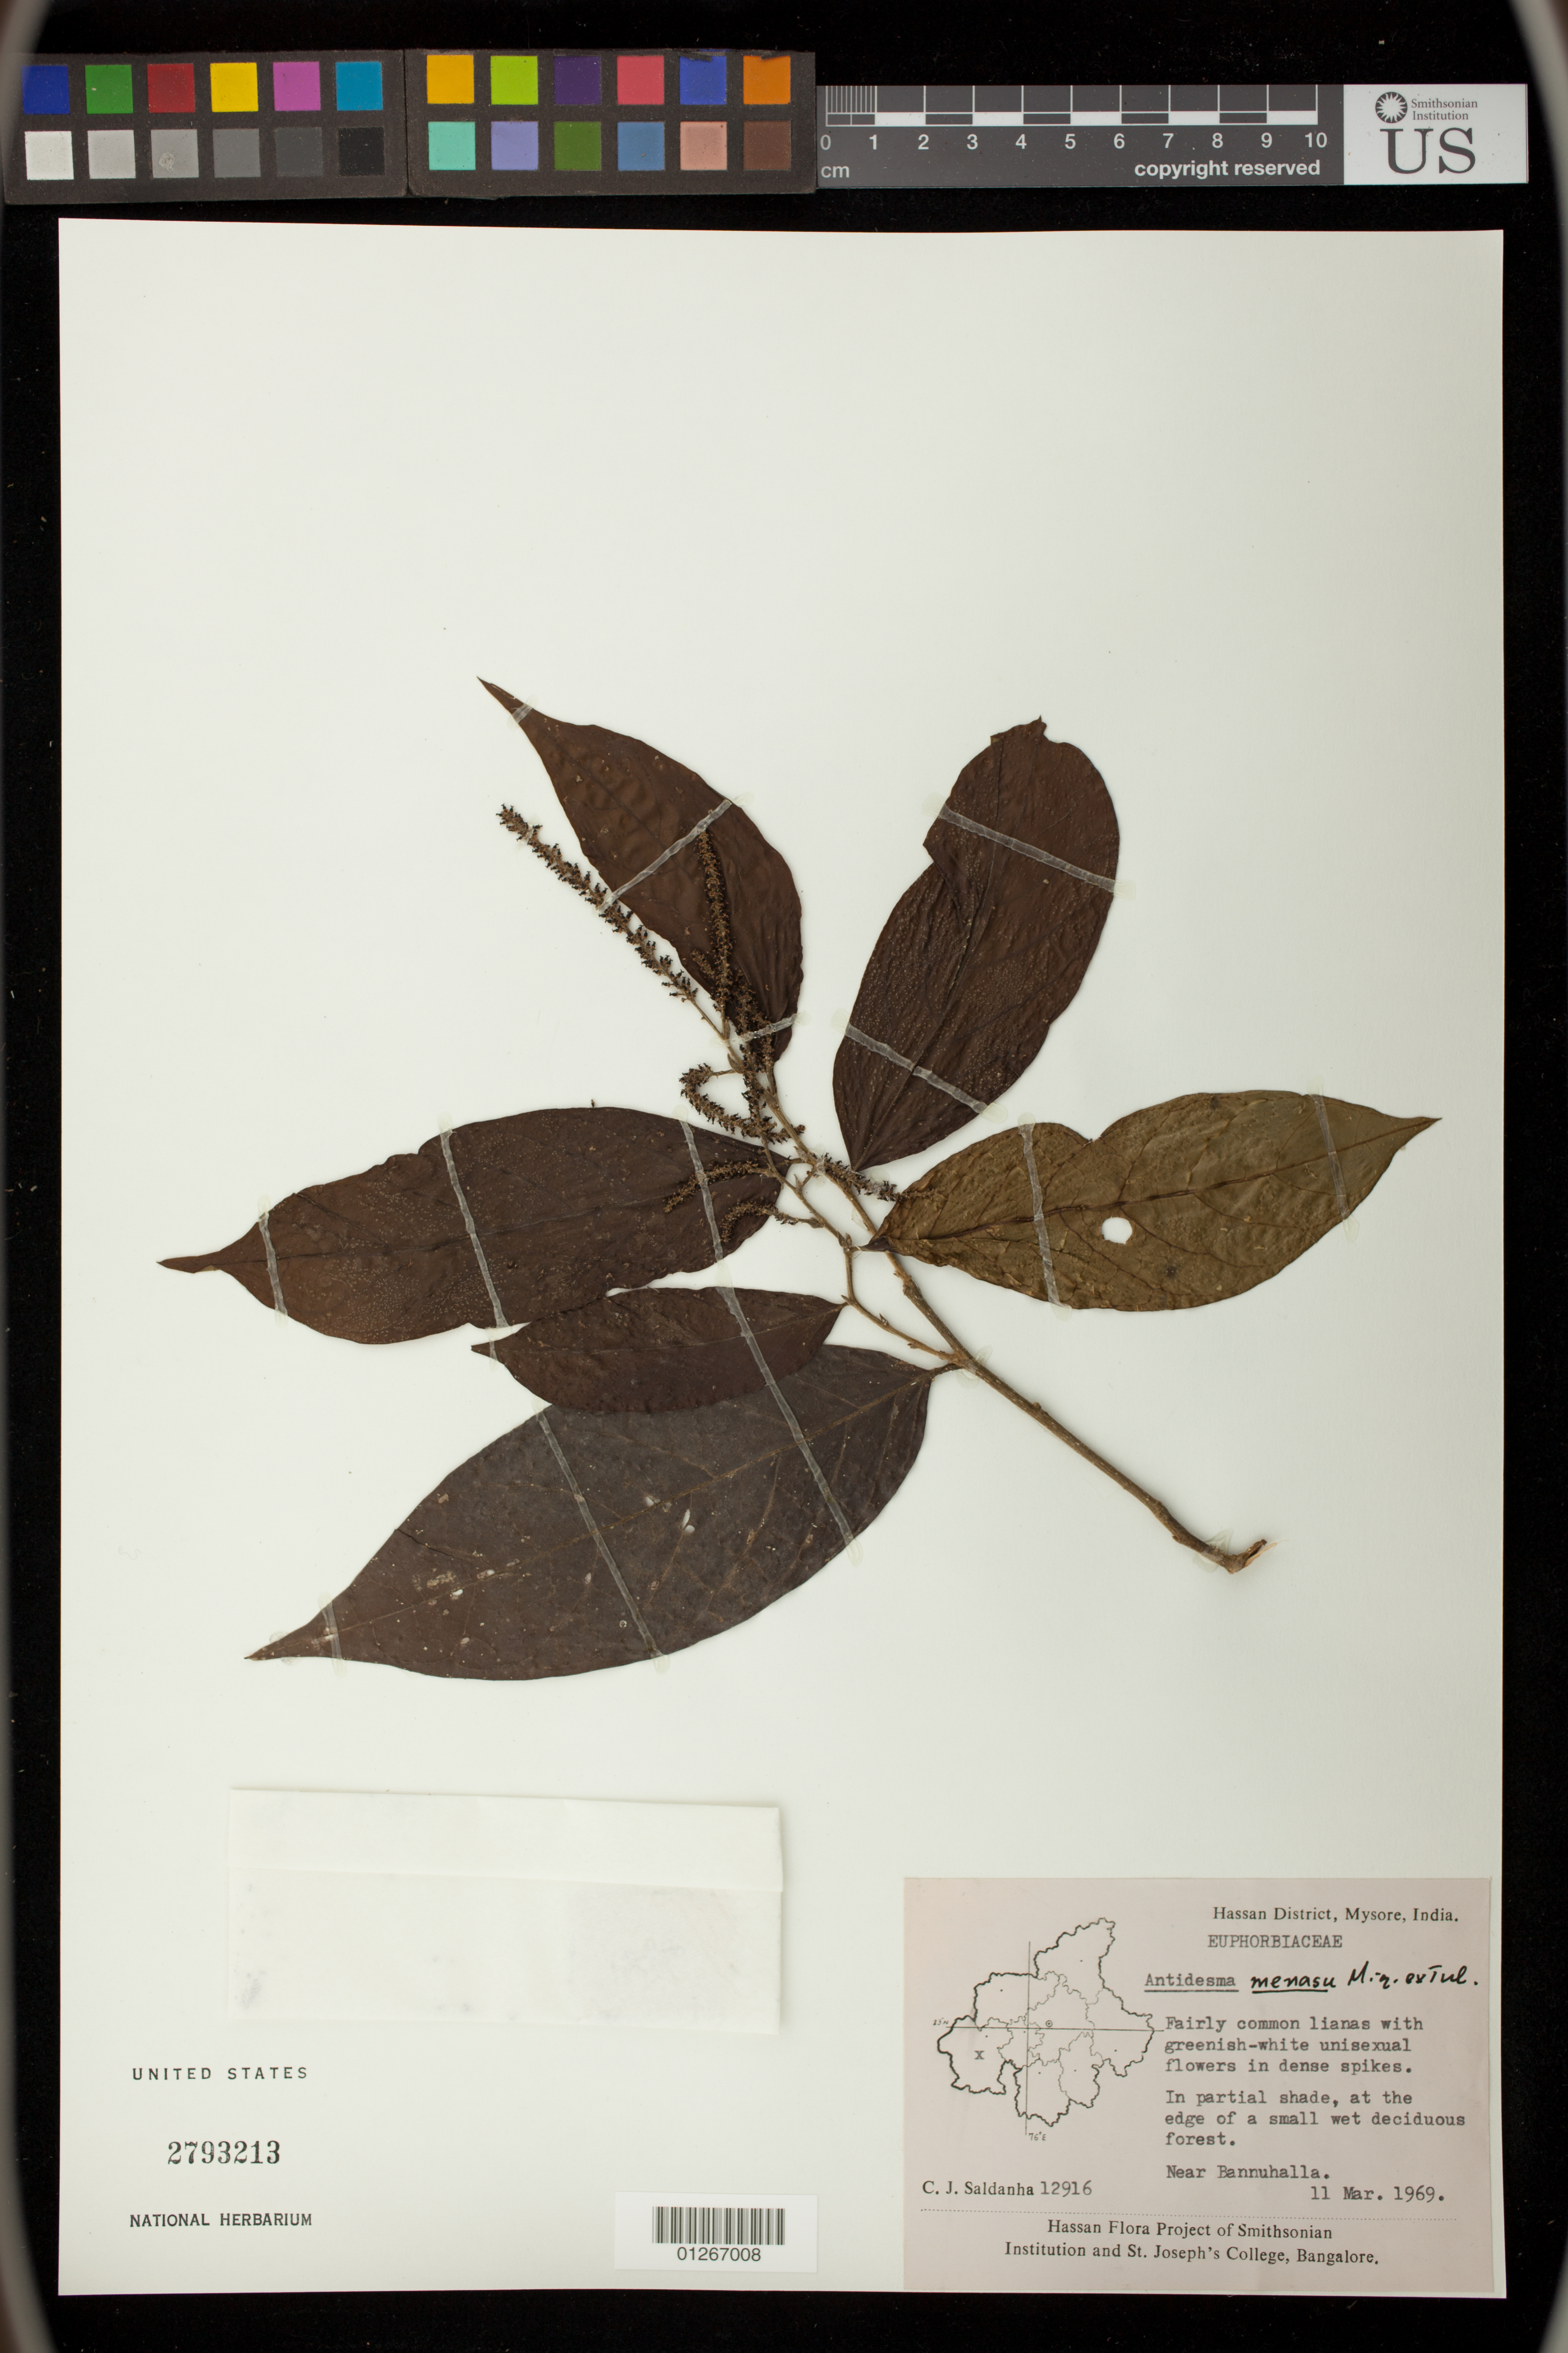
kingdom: Plantae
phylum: Tracheophyta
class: Magnoliopsida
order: Malpighiales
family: Phyllanthaceae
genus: Antidesma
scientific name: Antidesma menasu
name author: Miq. ex Tul.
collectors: C. J. Saldanha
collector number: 12916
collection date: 1969-03-11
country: India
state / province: Karnataka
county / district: Mysore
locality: Hassan District, Near Bannuhalla.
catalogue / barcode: US 2793213